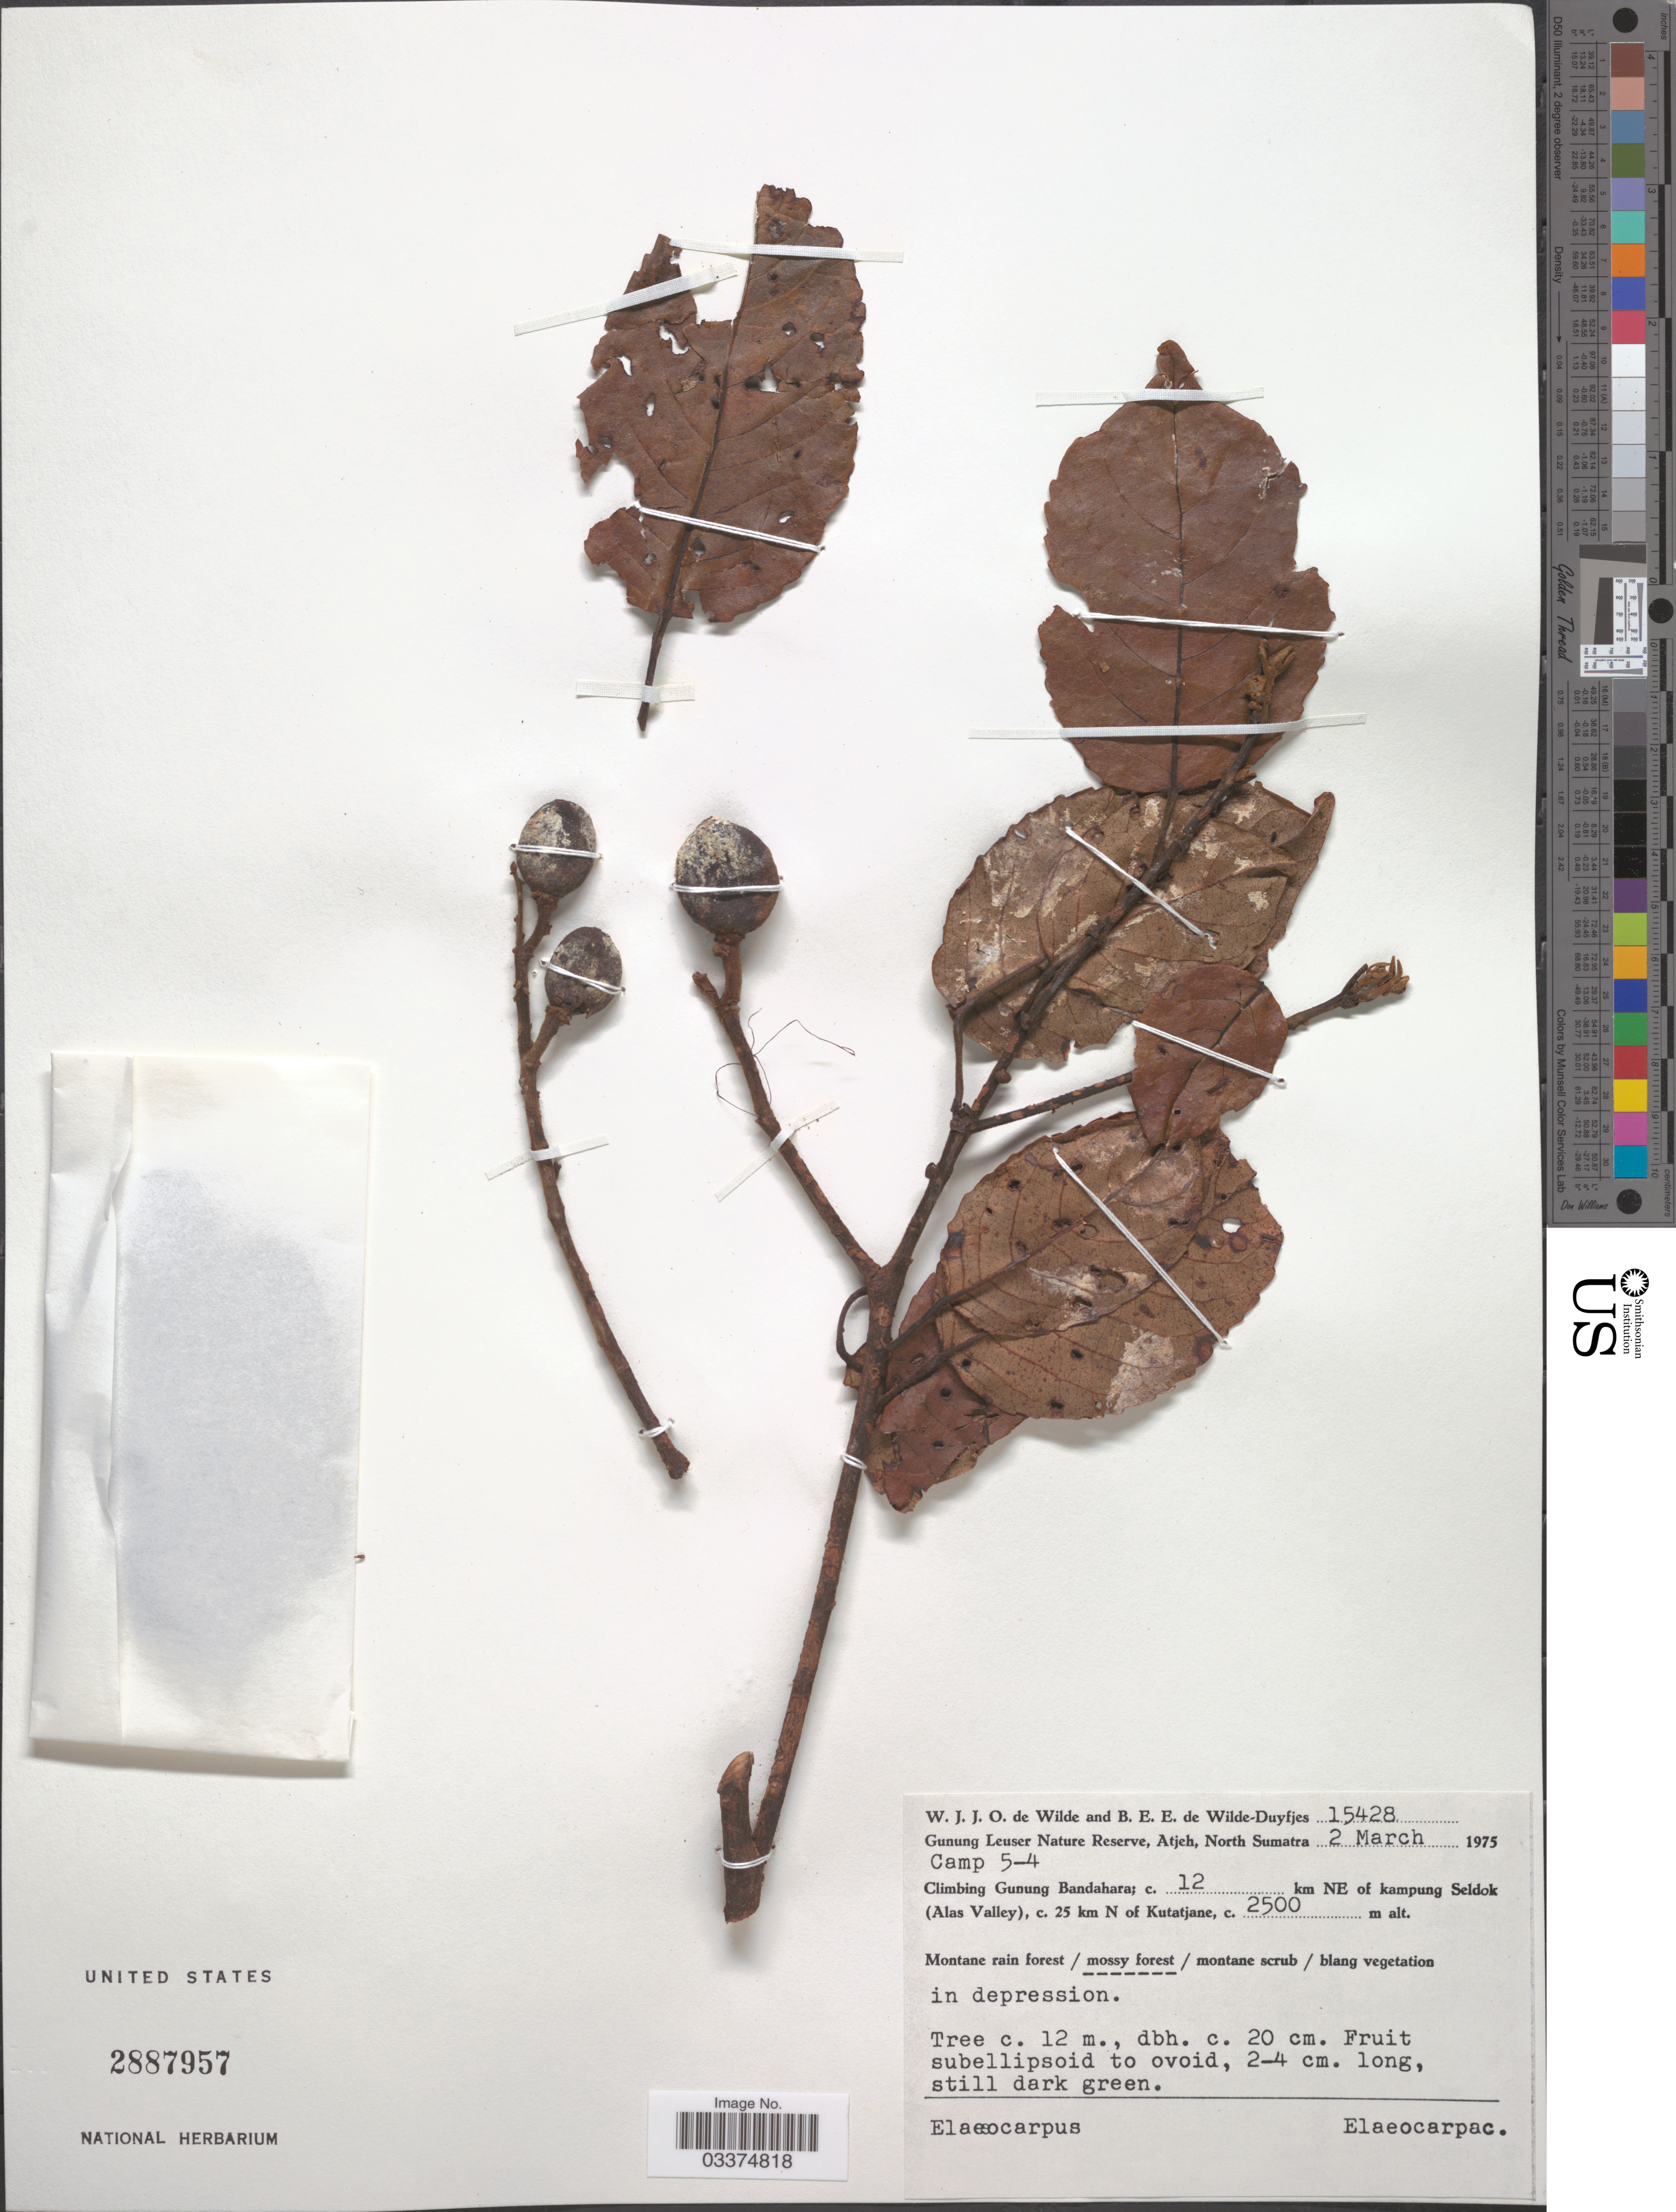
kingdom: Plantae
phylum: Tracheophyta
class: Magnoliopsida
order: Oxalidales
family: Elaeocarpaceae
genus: Elaeocarpus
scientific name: Elaeocarpus sp.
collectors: W. J. de Wilde & B. E. de Wilde-Duyfjes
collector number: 15428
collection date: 1975-03-02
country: Indonesia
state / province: Sumatra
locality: Gunung Leuser Nature Reserve, Atjeh, North Sumatra. Climbing Gunung Bandahara ; c. 12 km NE of kampung Seldok (Alas Valley), c. 25 km N of Kutatjane.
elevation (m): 2500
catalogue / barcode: US 2887957